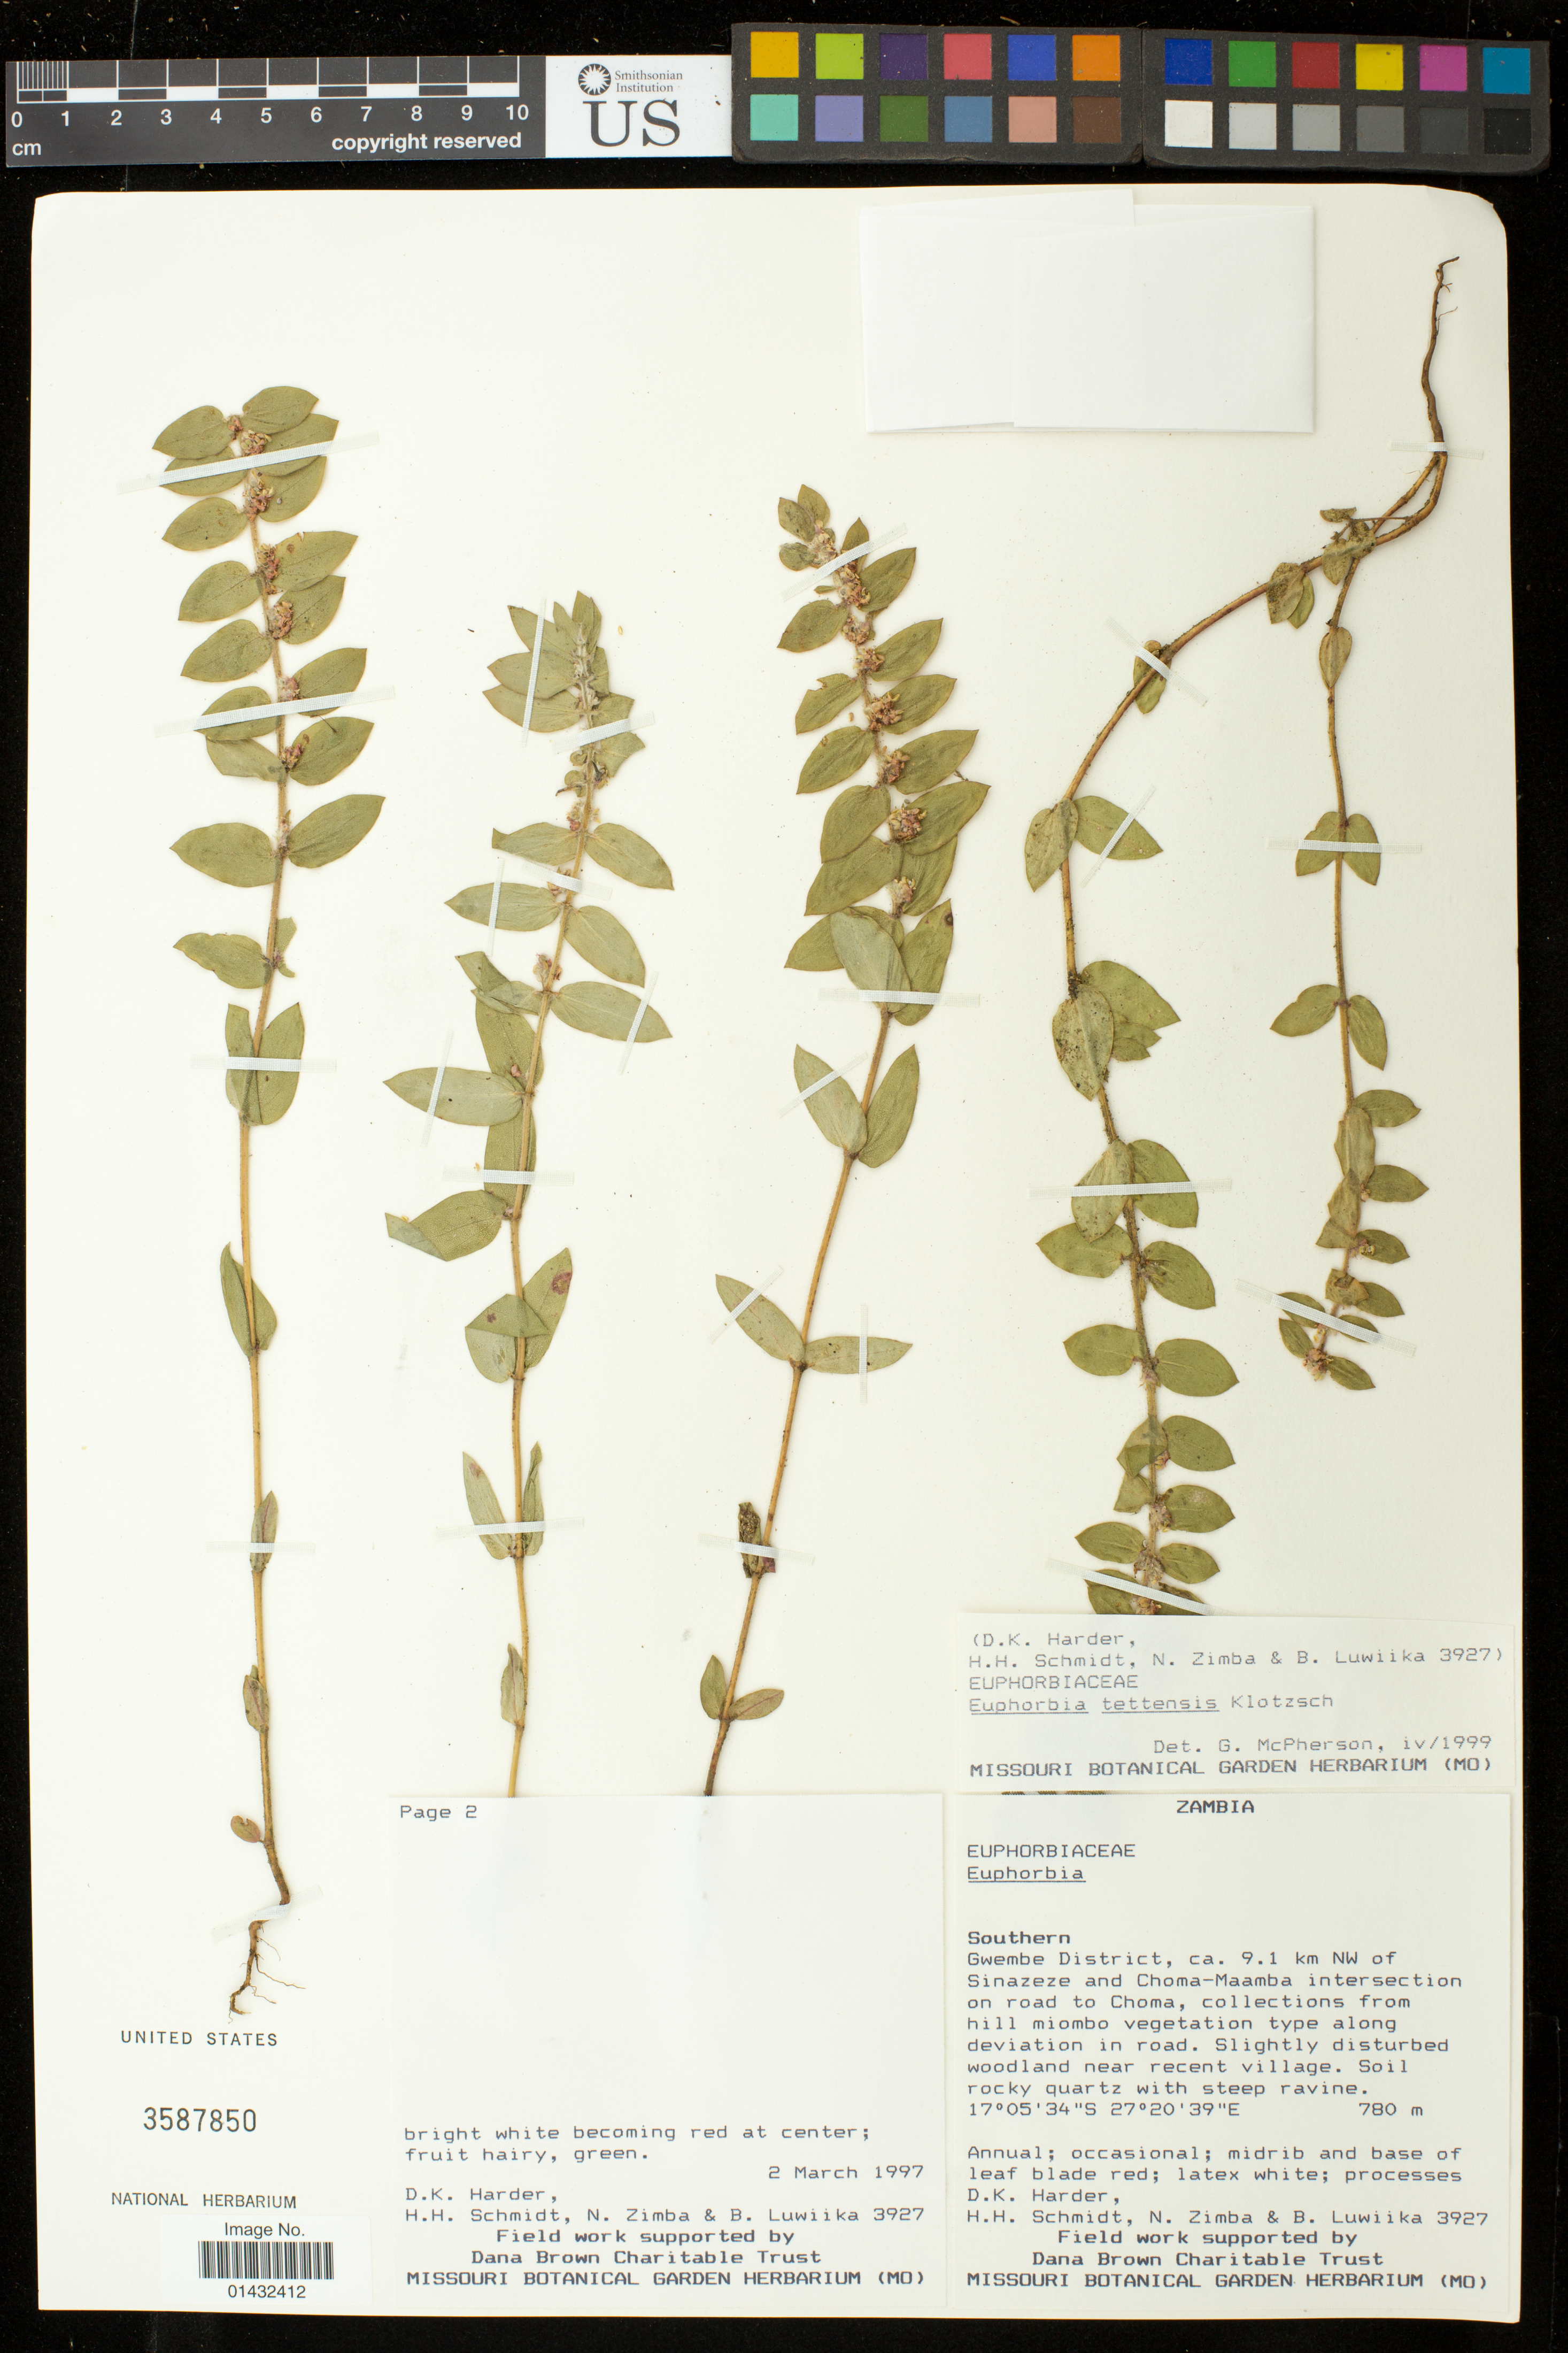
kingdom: Plantae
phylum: Tracheophyta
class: Magnoliopsida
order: Malpighiales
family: Euphorbiaceae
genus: Euphorbia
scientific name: Euphorbia tettensis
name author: Klotzsch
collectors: D. Harder, H. H. Schmidt, N. Zimba & B. Luwiika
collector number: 3927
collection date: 1997-03-02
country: Zambia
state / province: Southern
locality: Gwembe District, ca. 9.1 km NW of Sinazeze and Choma-Maamba intersection on road to Choma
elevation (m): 780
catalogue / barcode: US 3587850